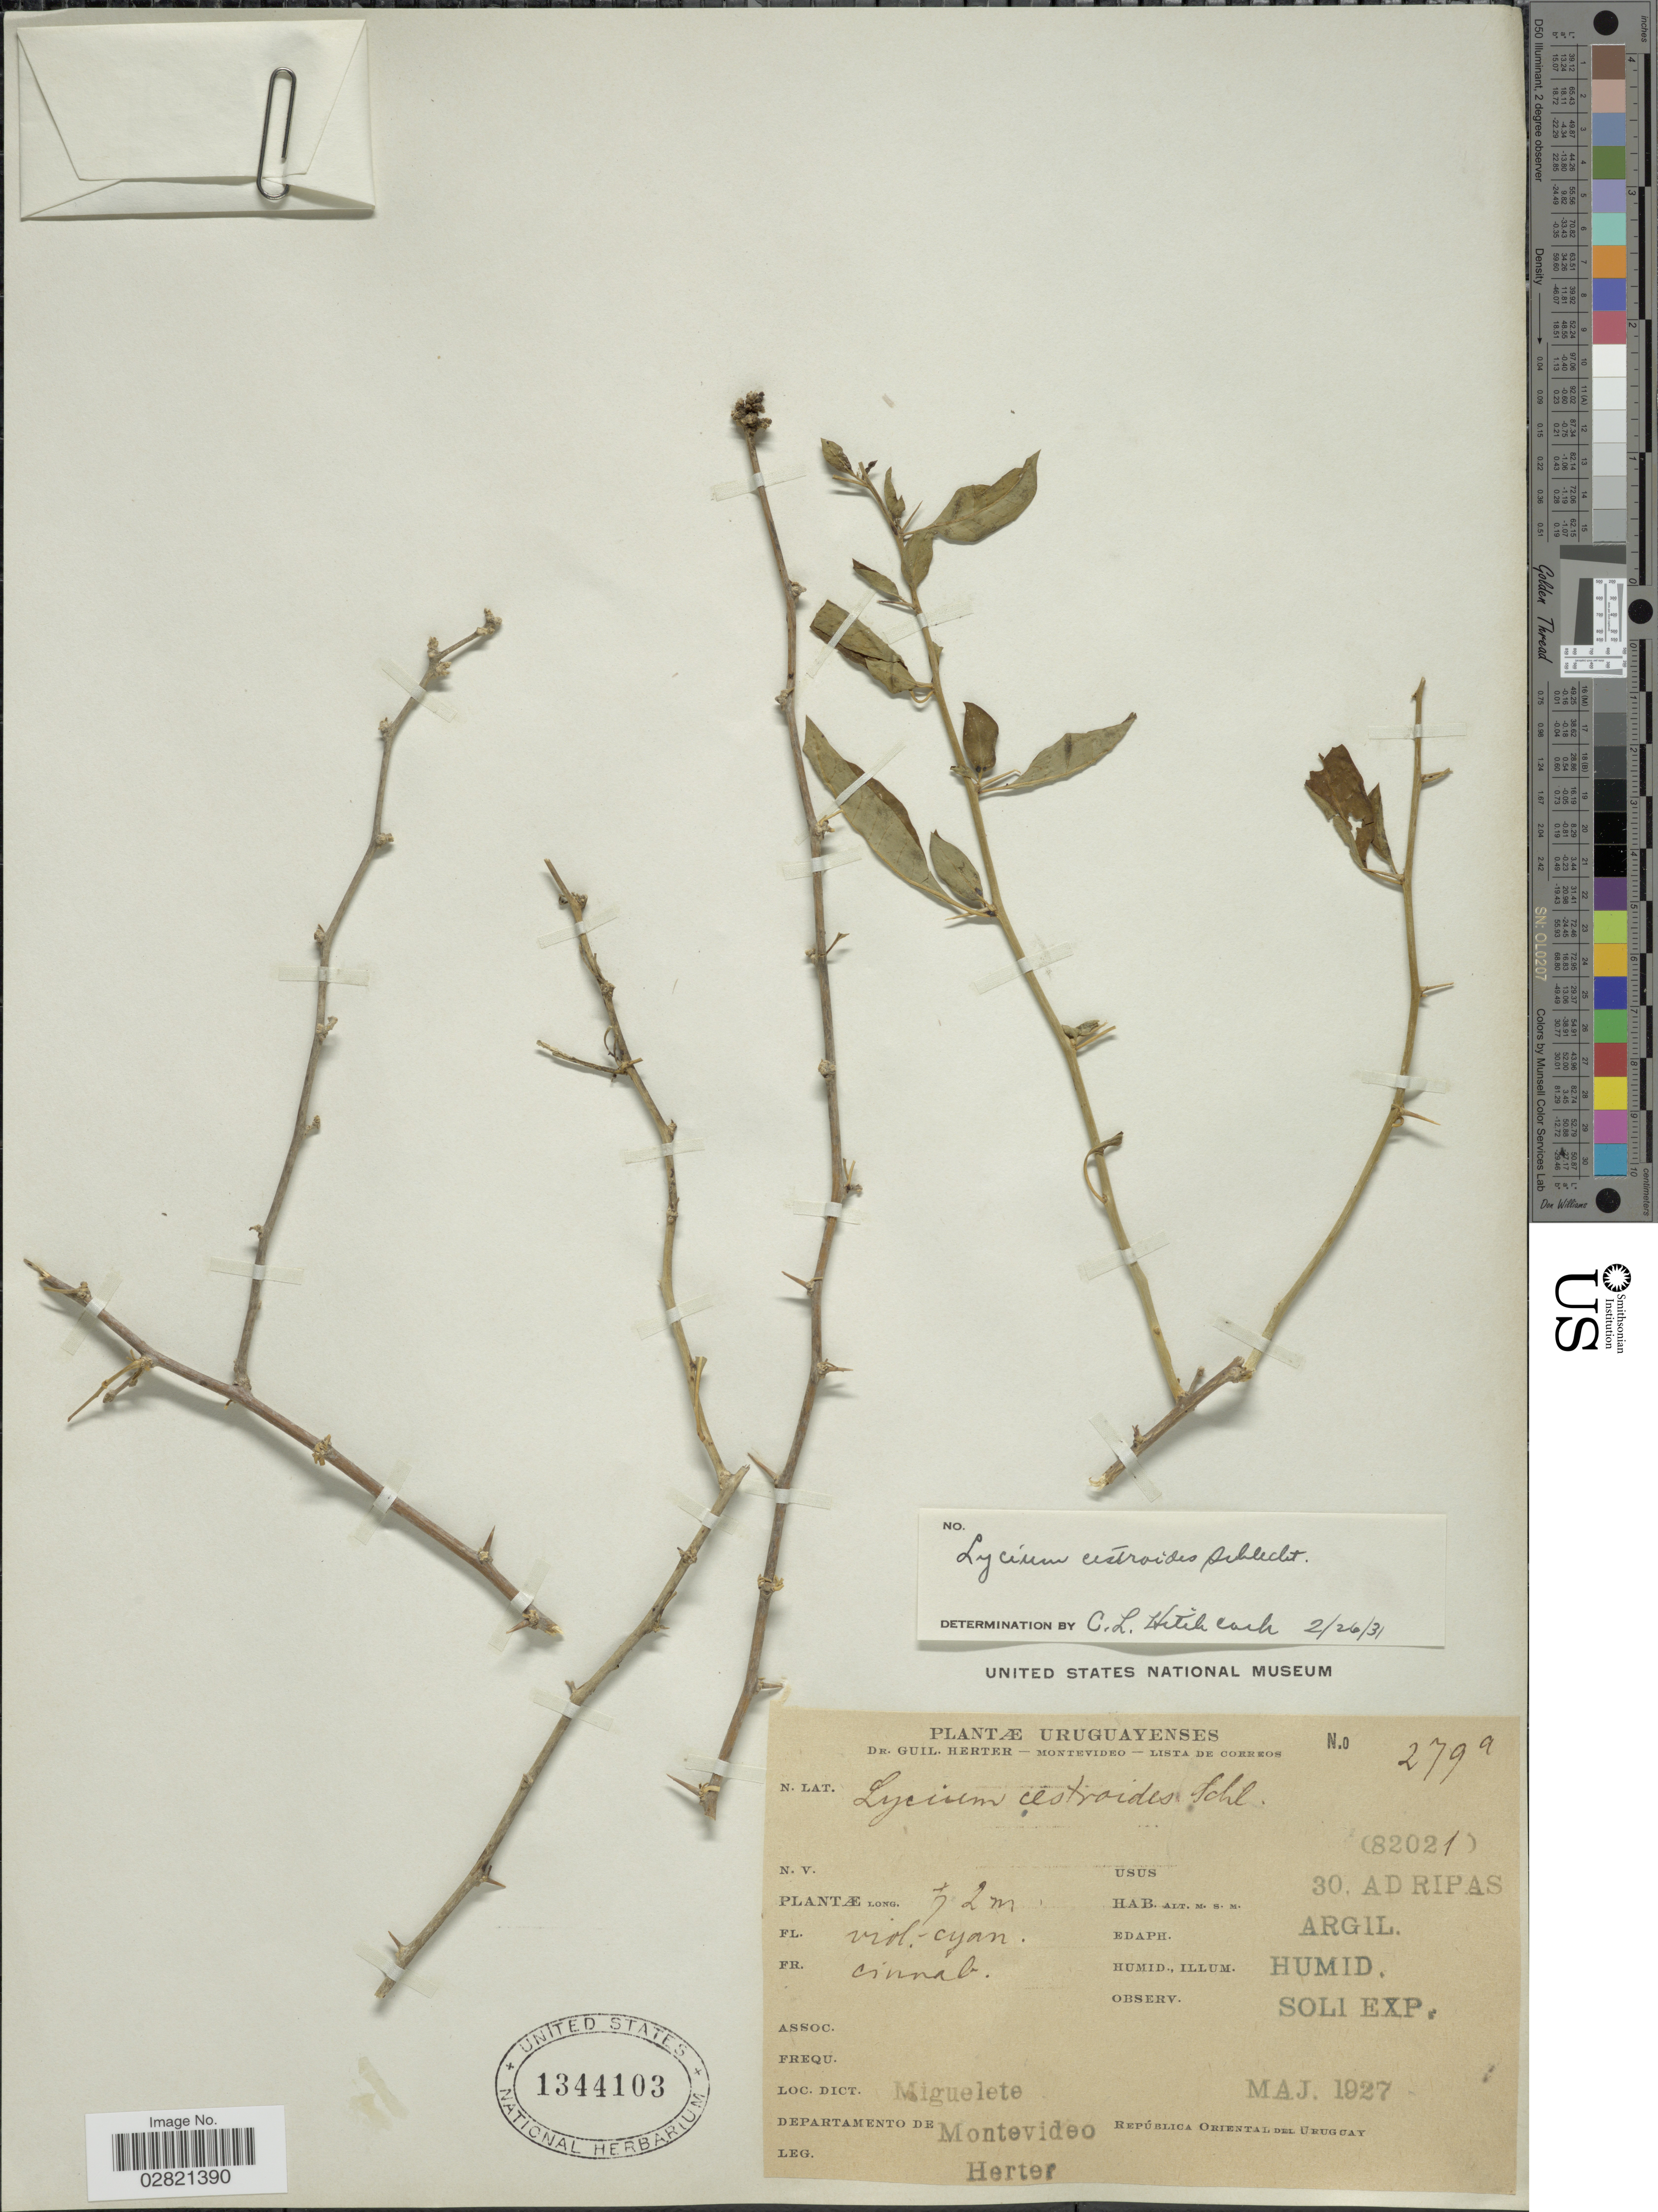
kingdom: Plantae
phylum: Tracheophyta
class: Magnoliopsida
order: Solanales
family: Solanaceae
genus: Lycium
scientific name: Lycium cestroides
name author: Schltdl.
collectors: G. Herter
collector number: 279a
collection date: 1927-05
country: Uruguay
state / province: Montevideo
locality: Miguelete. Departamento de Montevideo. República Oriental del Uruguay.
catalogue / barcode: US 1344103